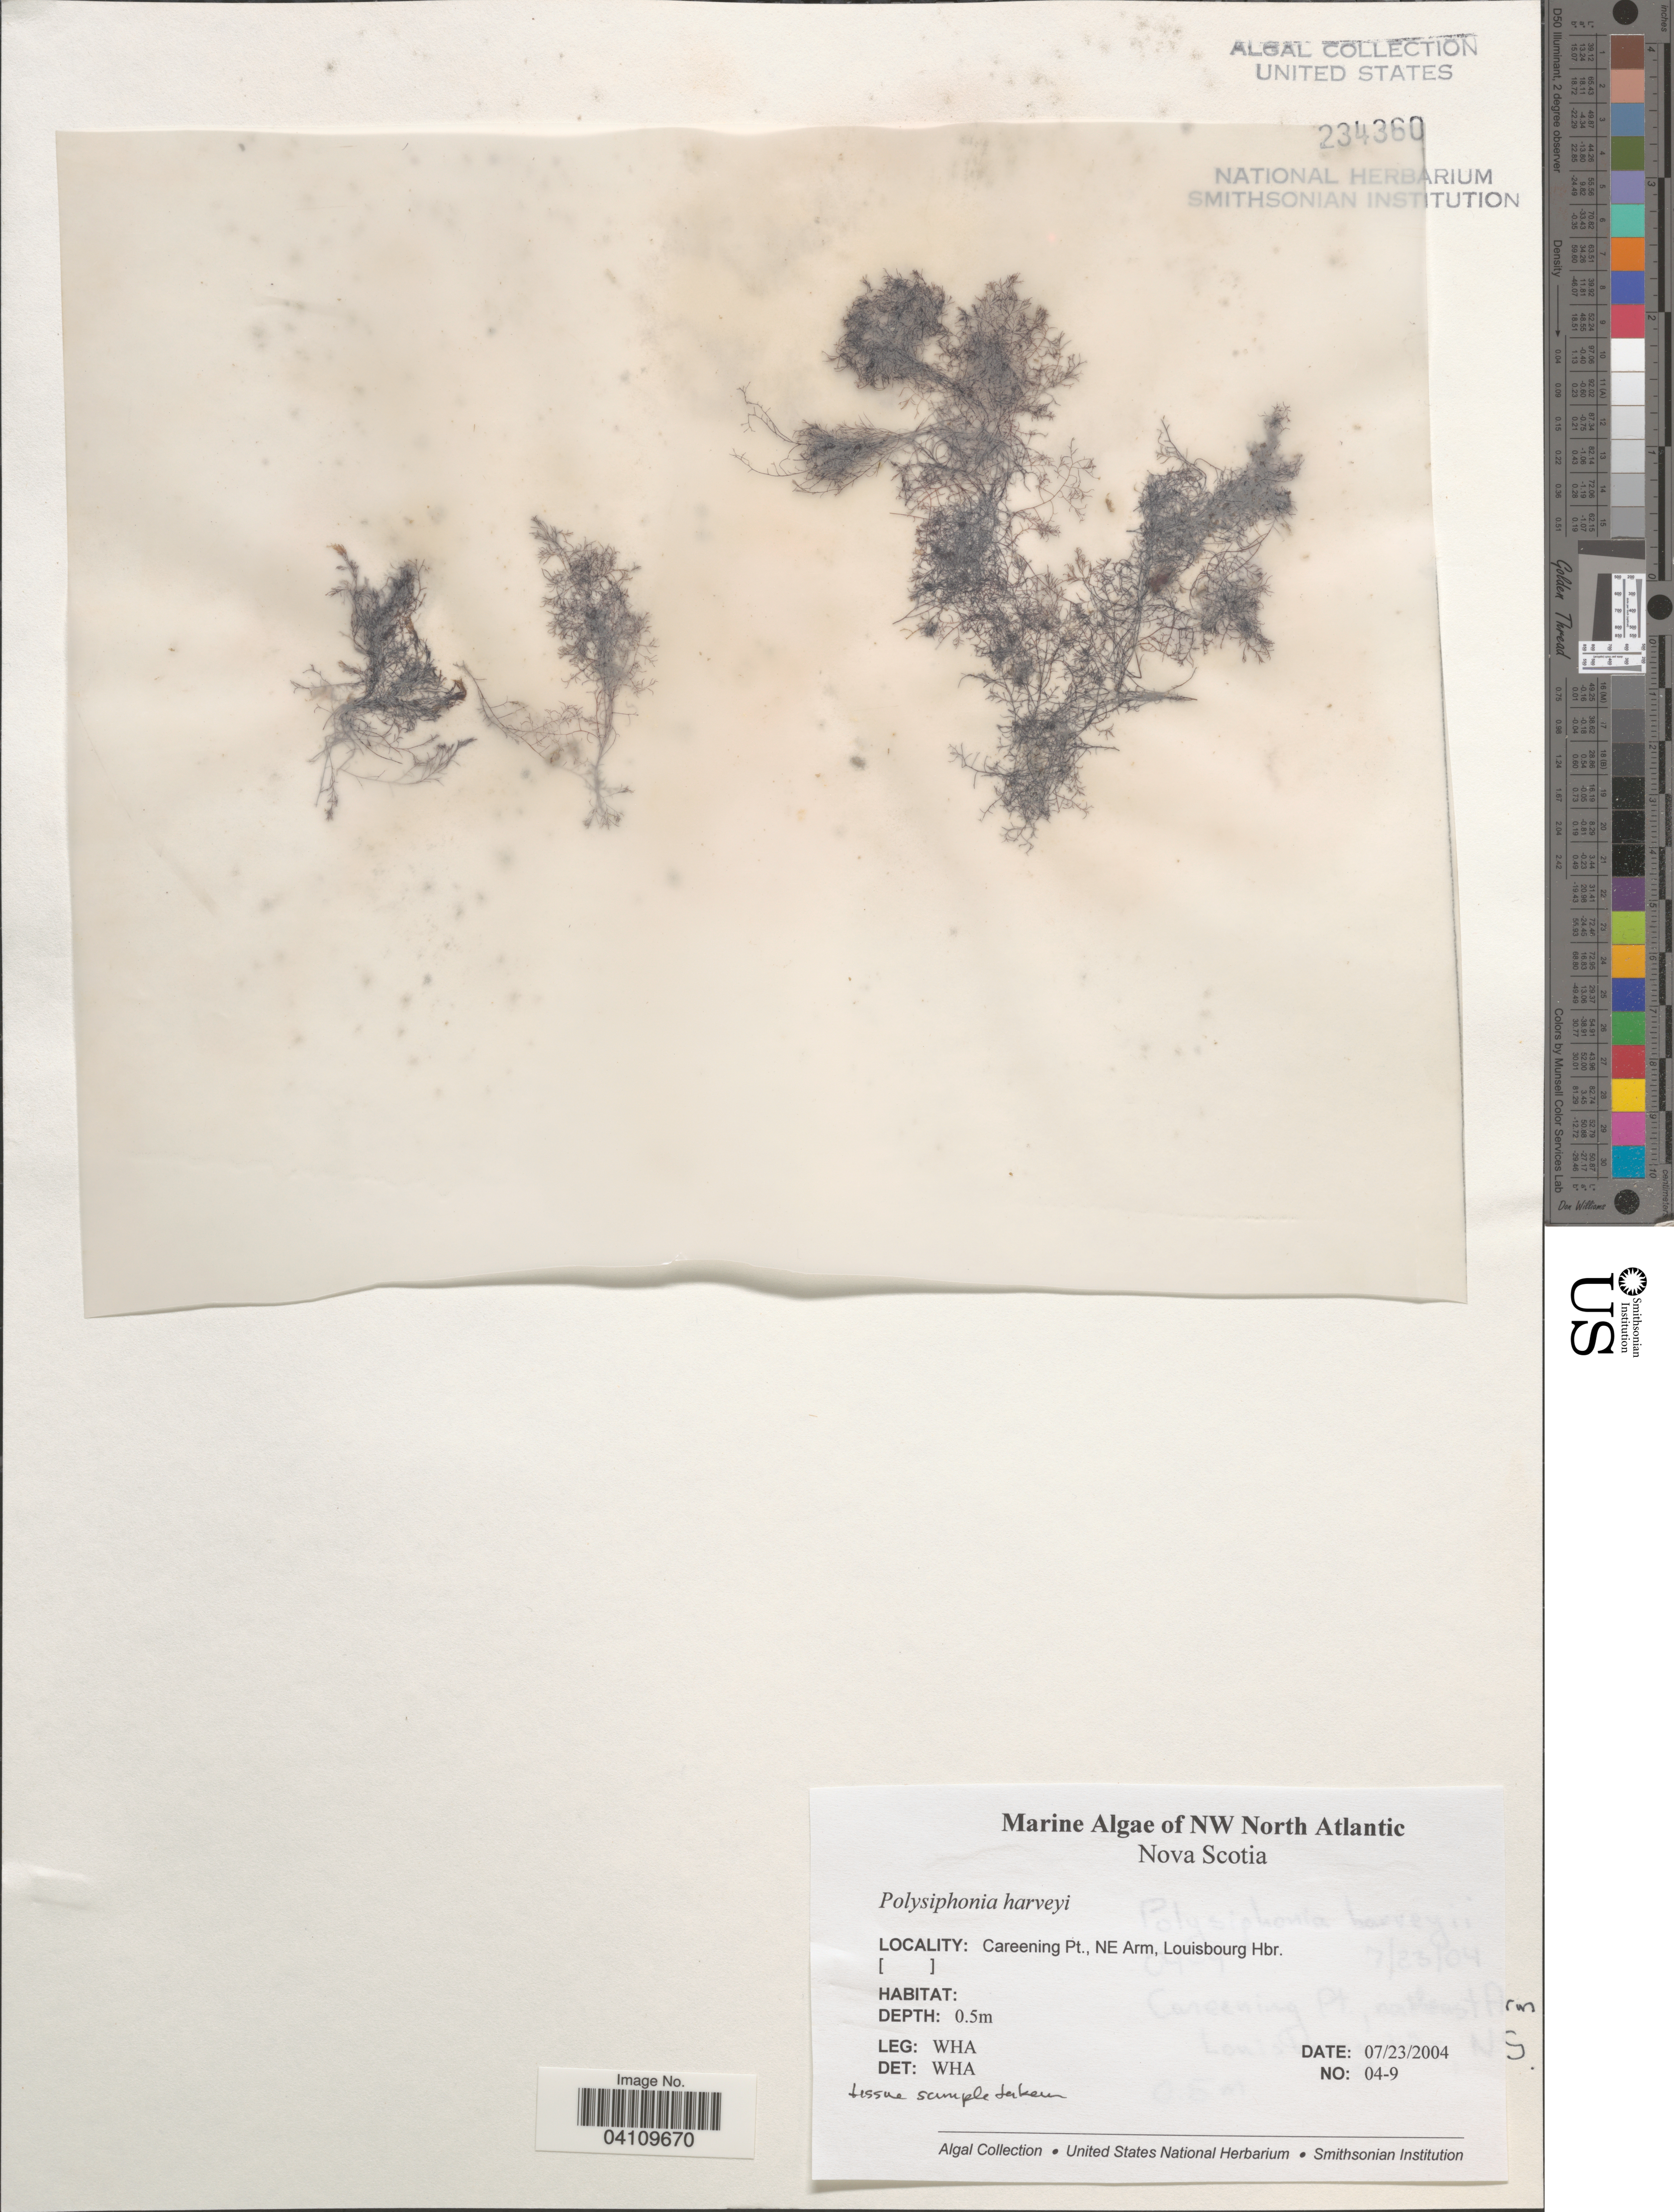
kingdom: Plantae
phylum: Rhodophyta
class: Florideophyceae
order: Ceramiales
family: Rhodomelaceae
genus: Melanothamnus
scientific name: Melanothamnus harveyi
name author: (Bailey) Diaz-Tapia & C.A. Maggs in Diaz-Tapia et al.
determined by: Algae name updating Project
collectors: W. H. Adey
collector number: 04-9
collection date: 2004-07-23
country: Canada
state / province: Nova Scotia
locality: NW North Atlantic. Careening Pt., NE Arm, Louisbourg Hbr.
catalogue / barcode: US 234360